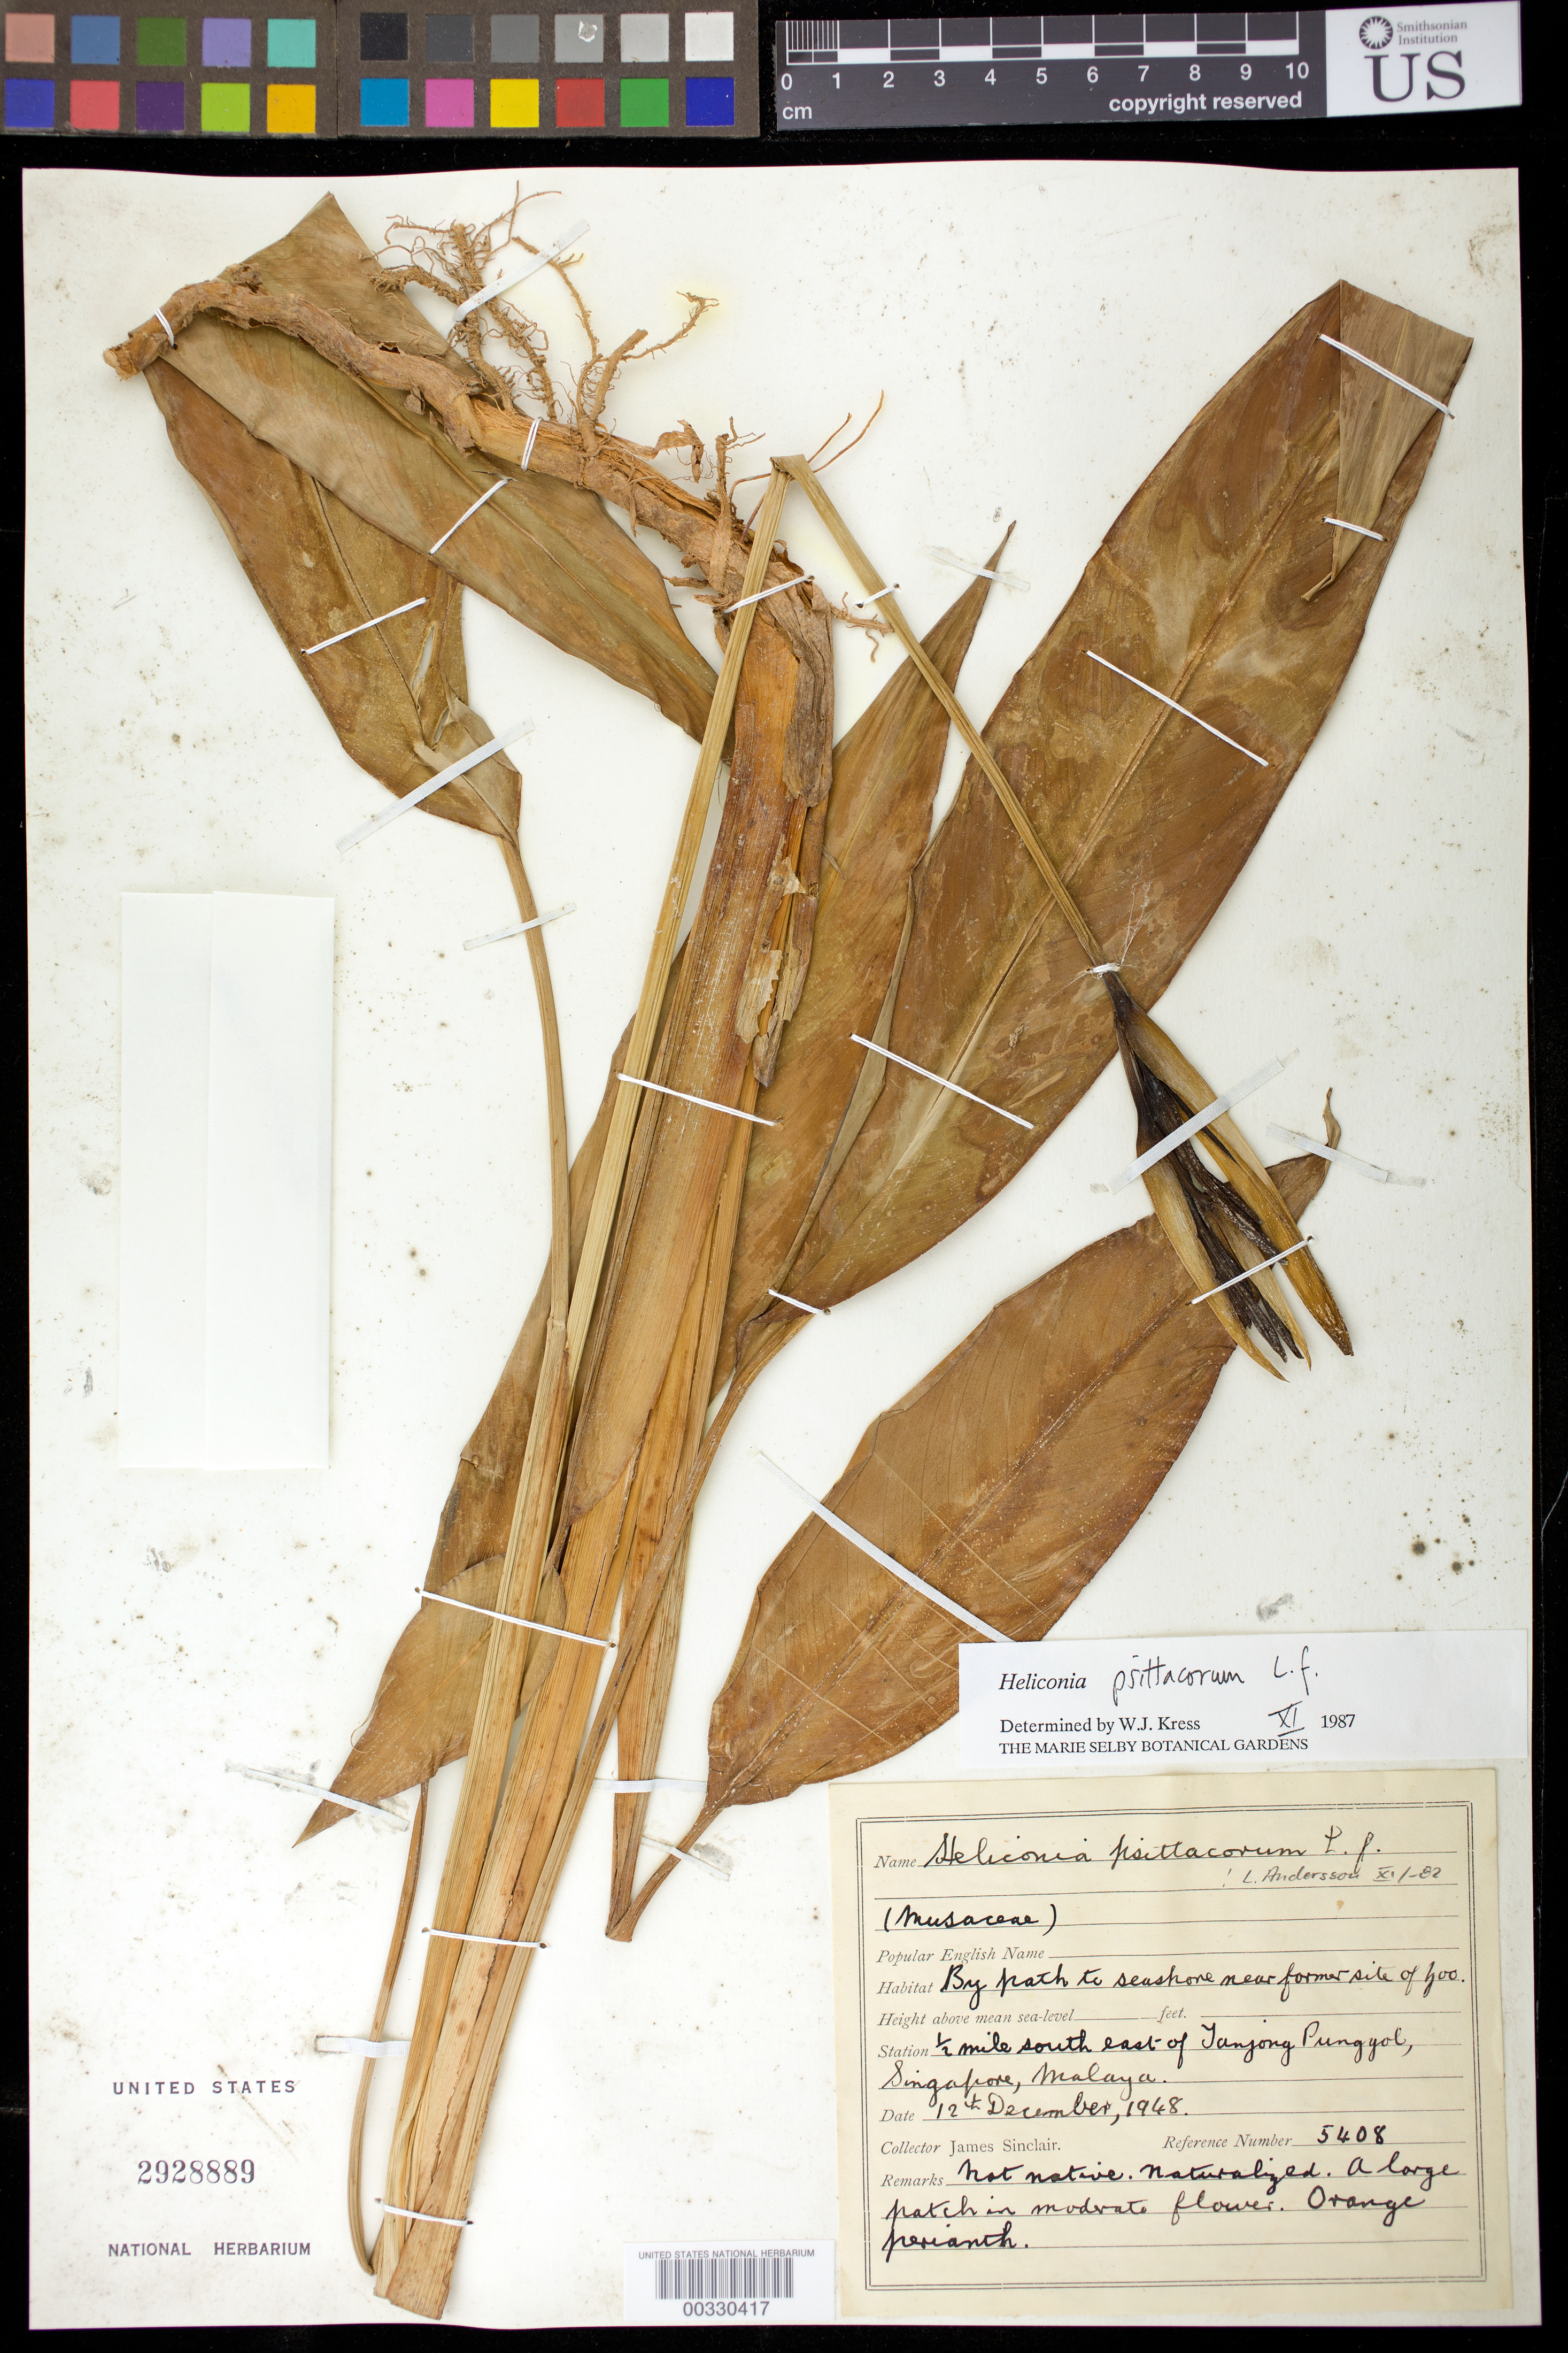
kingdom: Plantae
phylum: Tracheophyta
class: Liliopsida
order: Zingiberales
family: Heliconiaceae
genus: Heliconia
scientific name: Heliconia psittacorum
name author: L. f.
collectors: J. Sinclair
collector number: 5408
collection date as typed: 12 Dec 1948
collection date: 1948-12-12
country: Singapore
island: Singapore Island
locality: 1/2 mile se of tanjong pungyol, singapore, malaya [Malay Peninsula]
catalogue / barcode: US 2928889